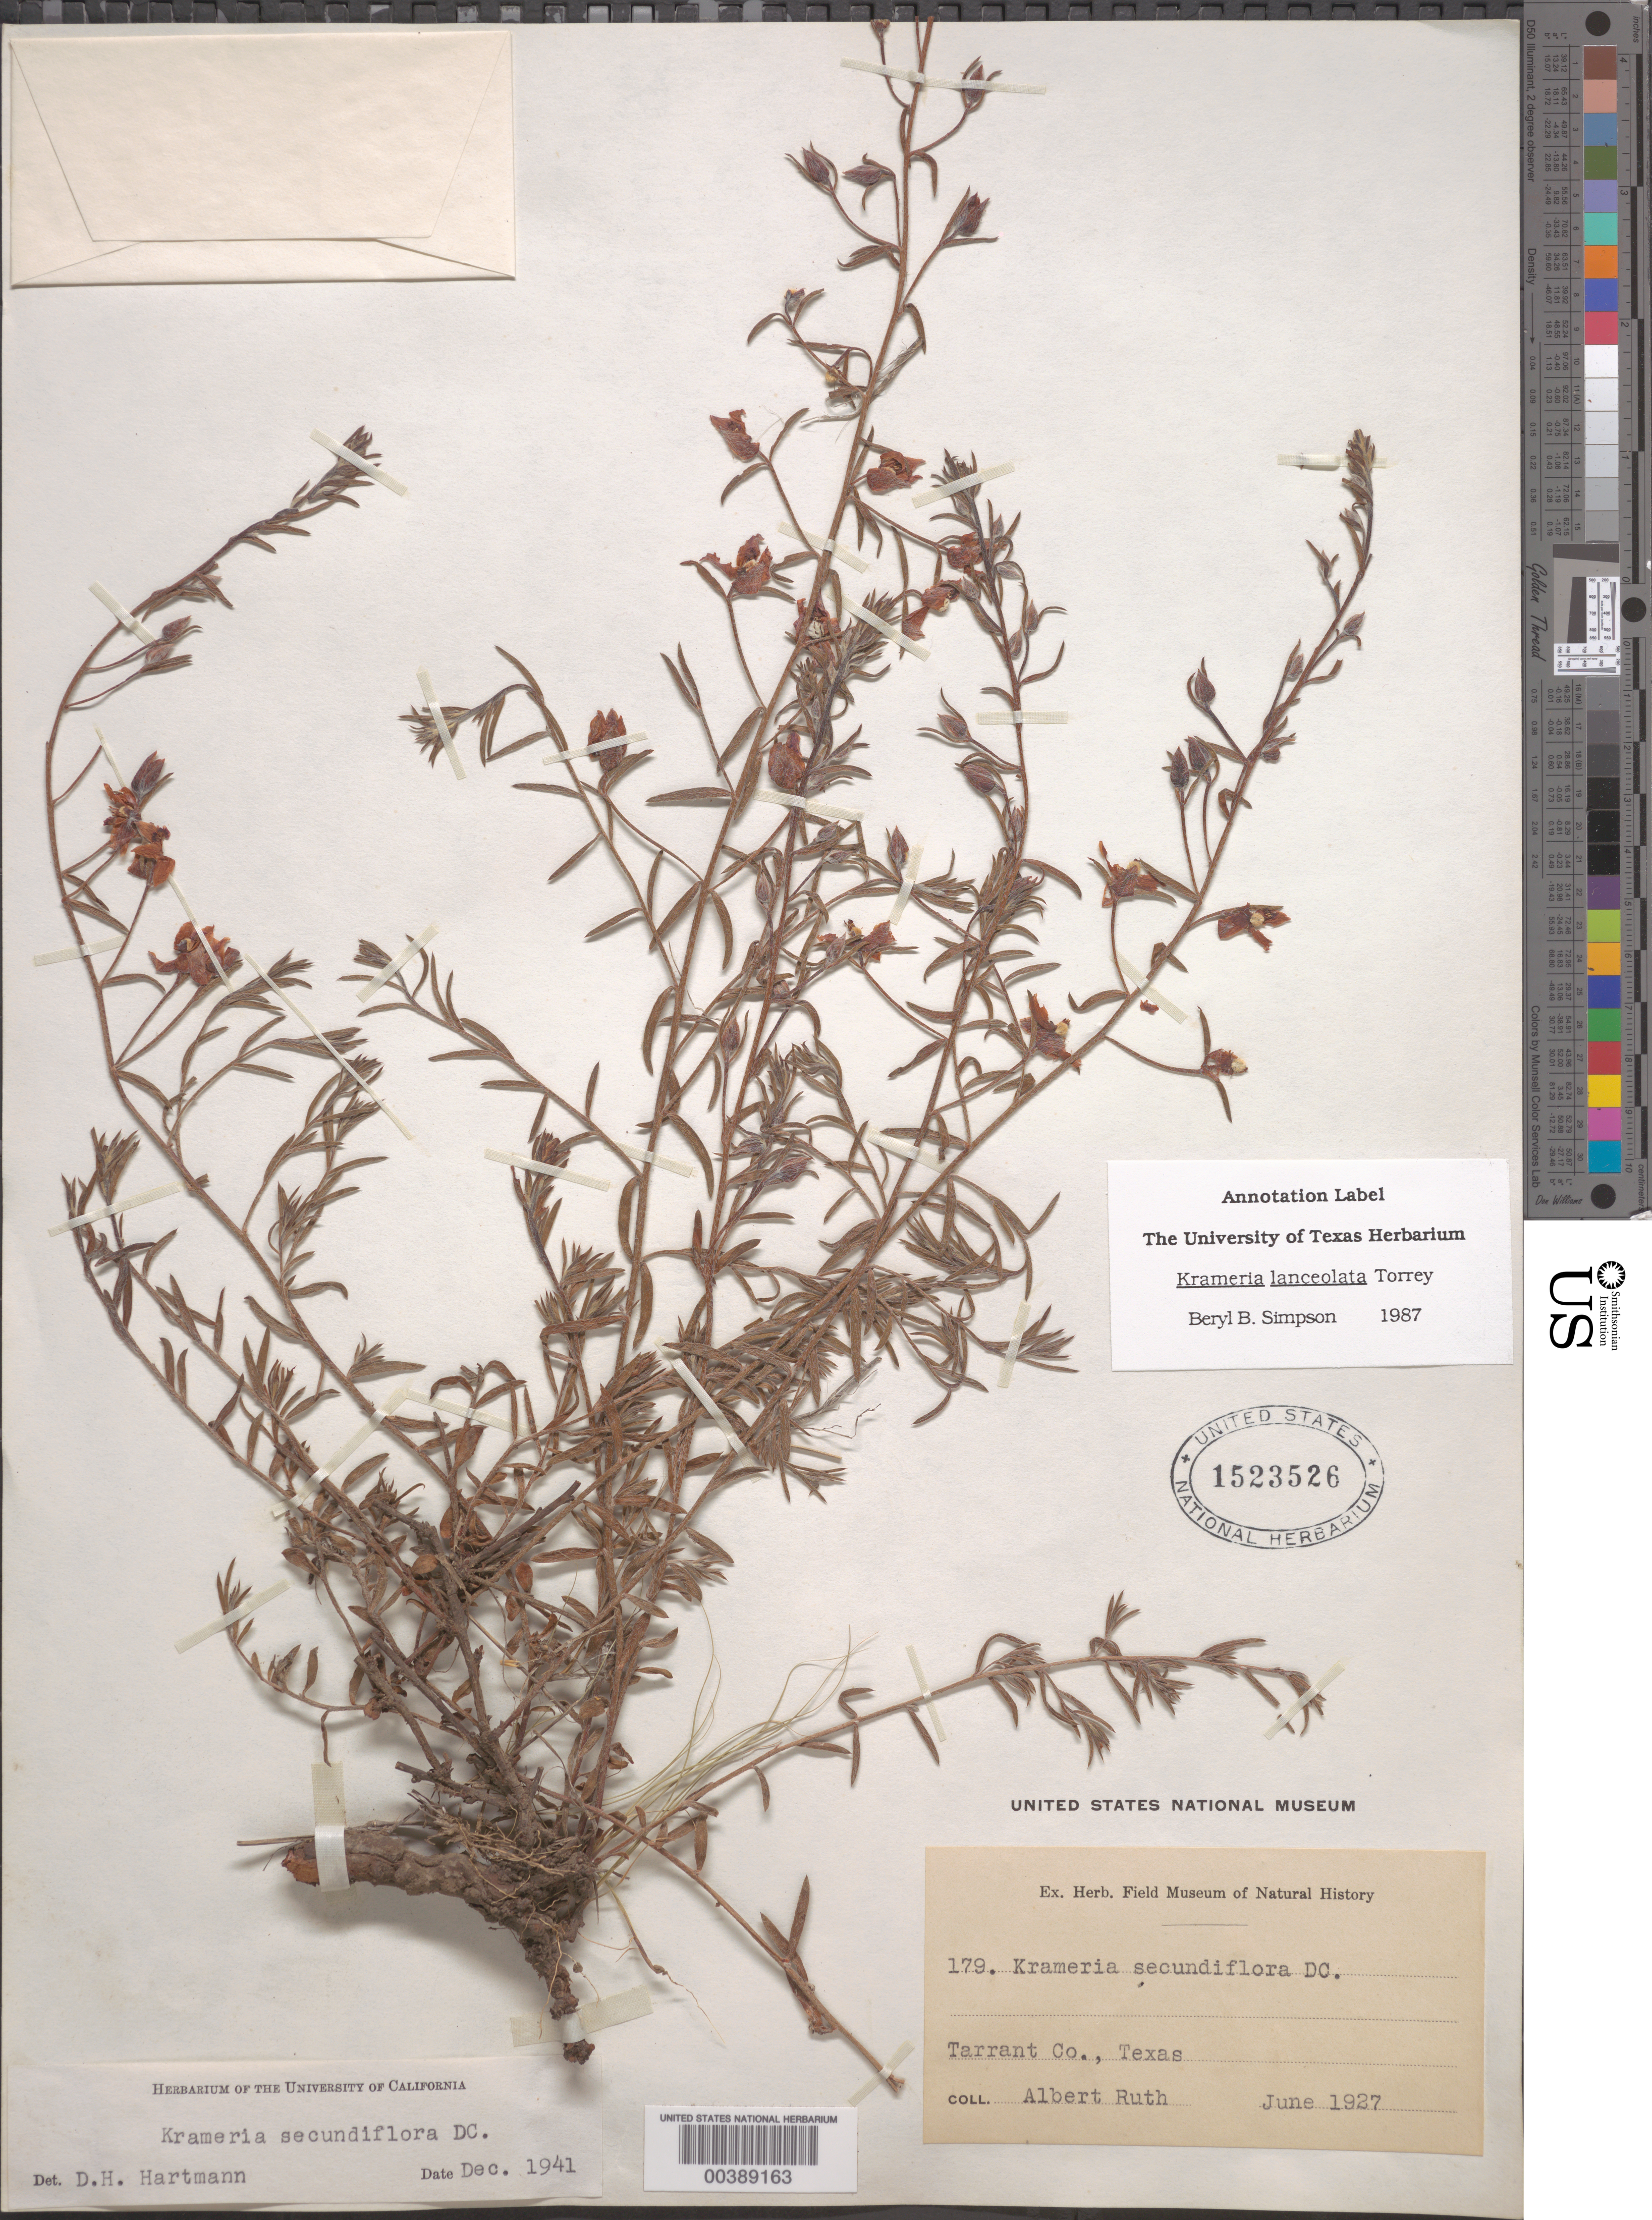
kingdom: Plantae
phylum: Tracheophyta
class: Magnoliopsida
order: Zygophyllales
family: Krameriaceae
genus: Krameria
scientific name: Krameria lanceolata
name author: Torr.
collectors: A. Ruth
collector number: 179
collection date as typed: Jun 1927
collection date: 1927-06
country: United States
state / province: Texas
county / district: Tarrant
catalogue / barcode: US 1523526